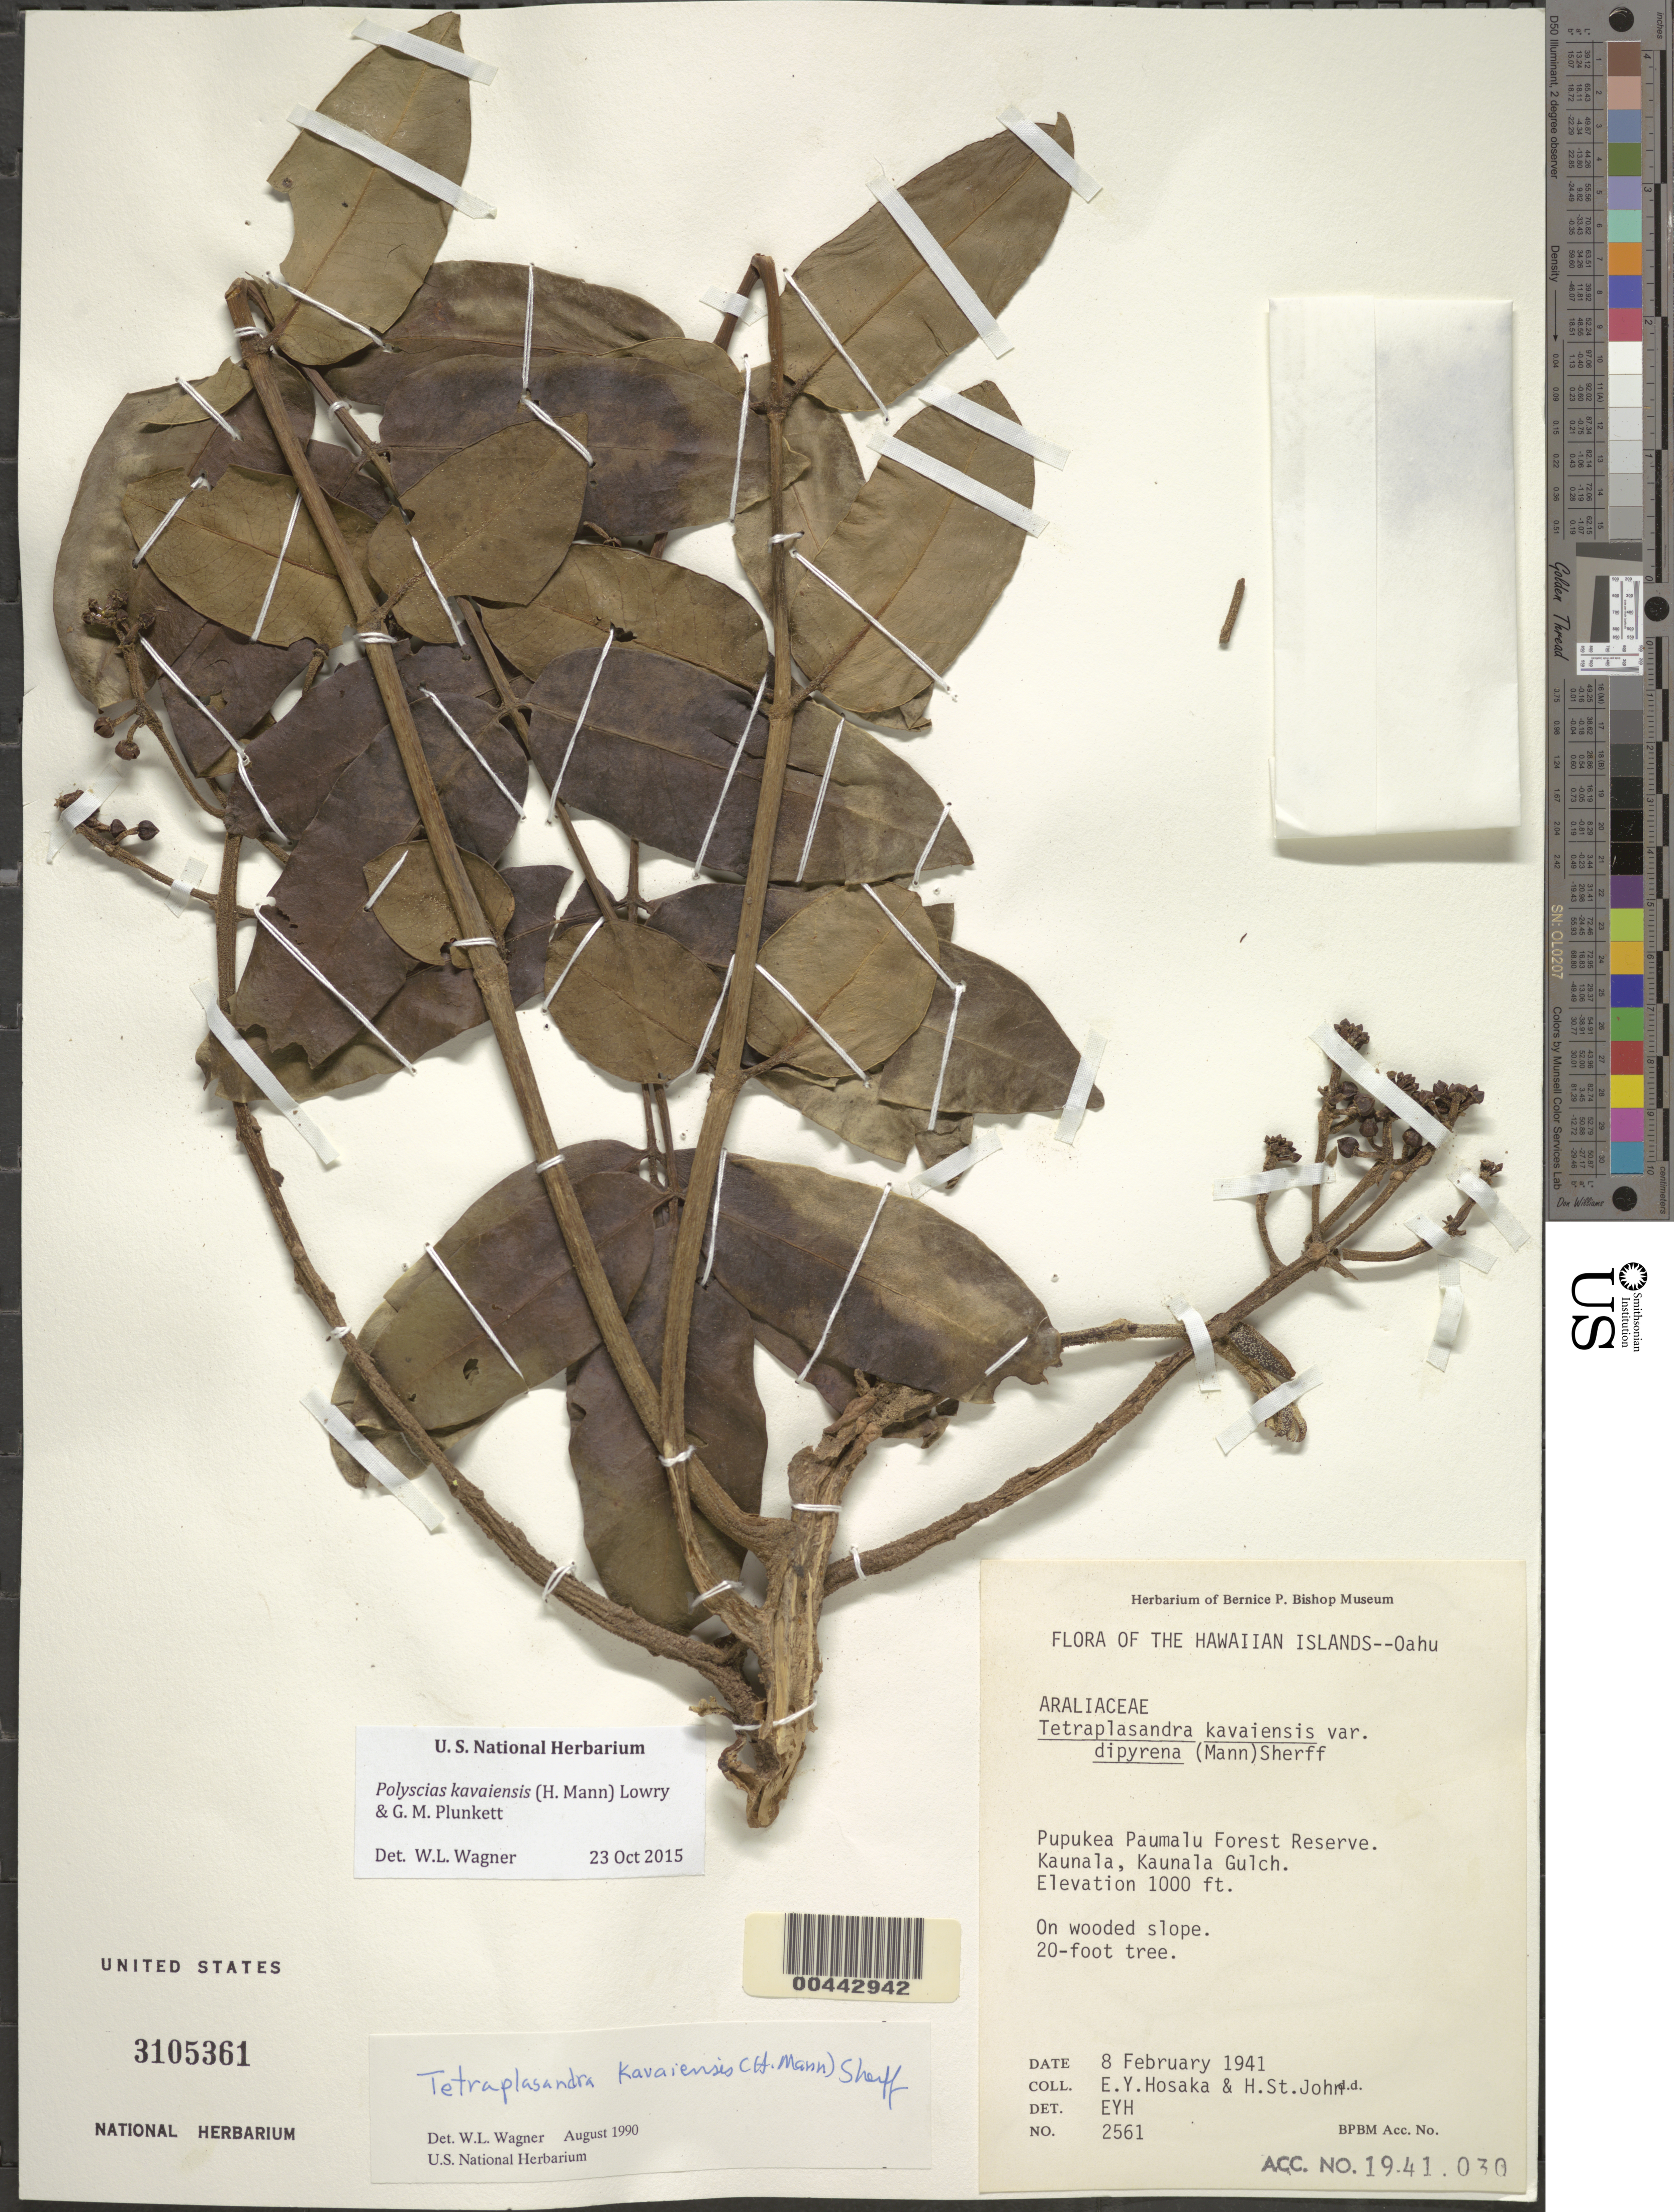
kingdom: Plantae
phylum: Tracheophyta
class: Magnoliopsida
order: Apiales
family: Araliaceae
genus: Polyscias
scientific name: Polyscias kavaiensis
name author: (H. Mann) Lowry & G. M. Plunkett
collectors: E. Y. Hosaka & H. St. John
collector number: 2561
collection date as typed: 8 Feb 1941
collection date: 1941-02-08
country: United States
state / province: Hawaii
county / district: Honolulu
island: Oahu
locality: Pupukea Paumalu Forest Reserve. Kaunala, Kaunala Gulch.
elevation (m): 305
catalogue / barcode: US 3105361